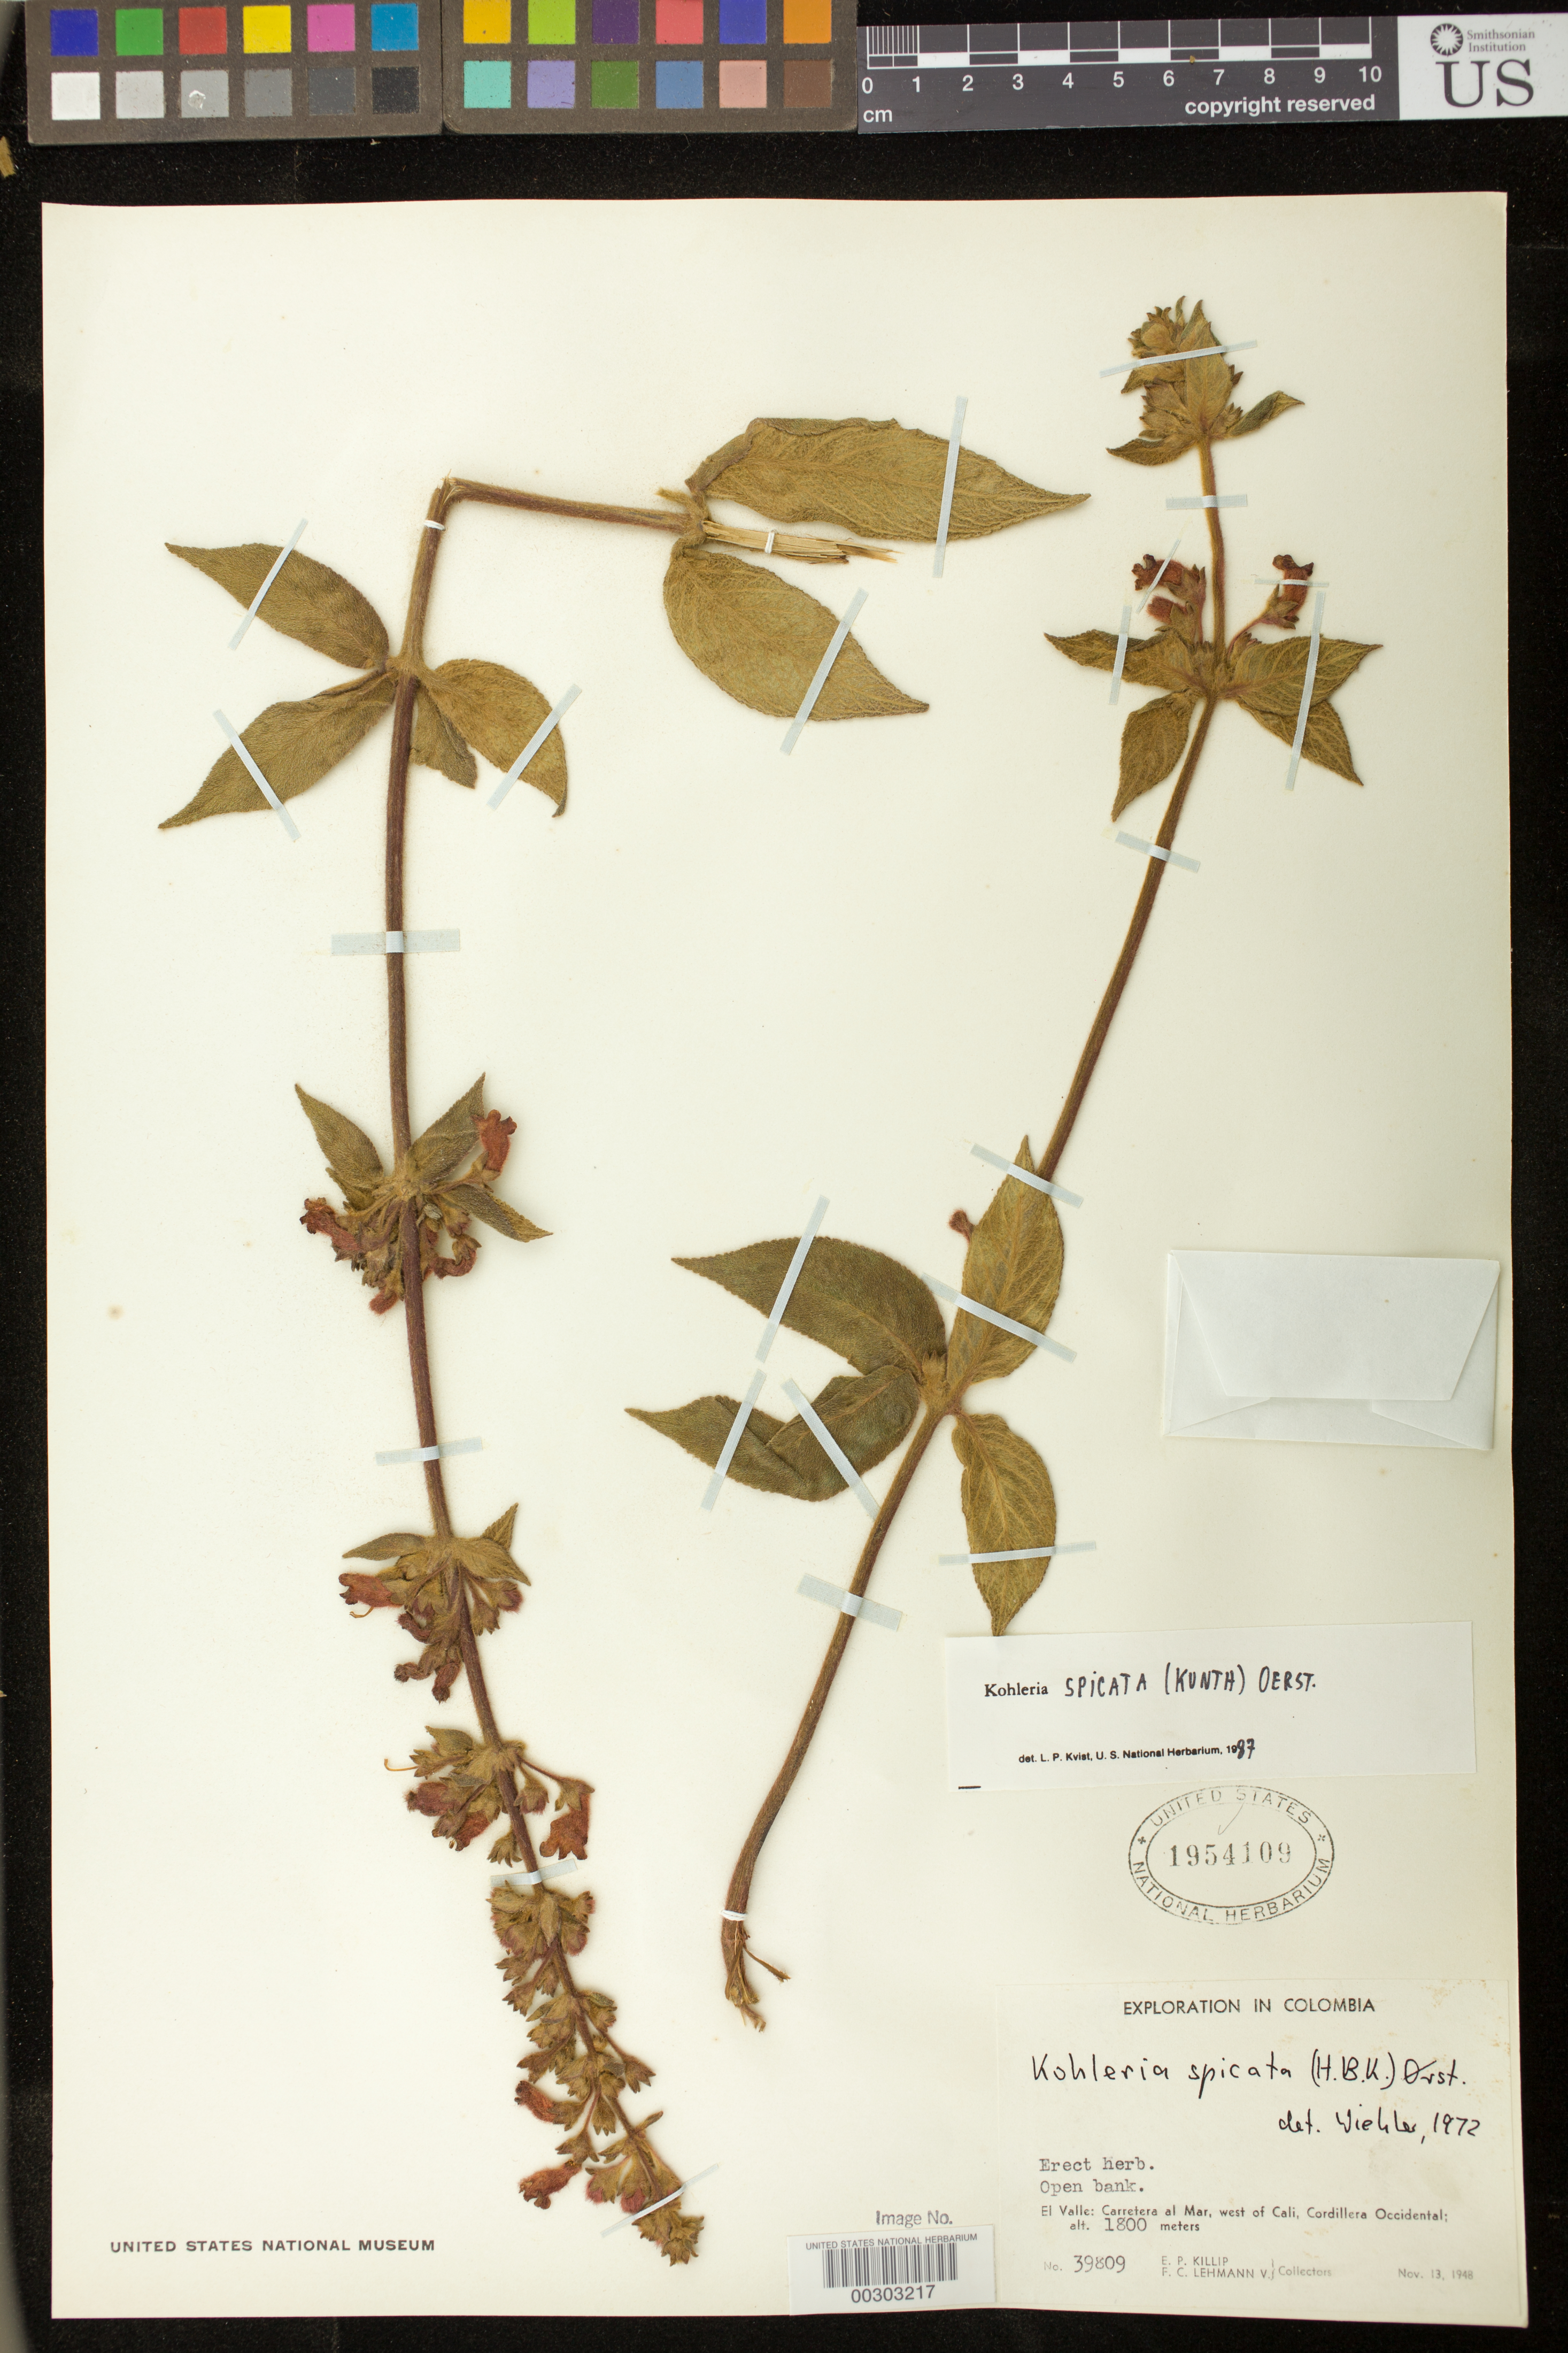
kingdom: Plantae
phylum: Tracheophyta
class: Magnoliopsida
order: Lamiales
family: Gesneriaceae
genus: Kohleria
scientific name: Kohleria spicata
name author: (Kunth) Oerst.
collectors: E. P. Killip & F. Lehmann v.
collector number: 39809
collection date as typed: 13 Nov 1948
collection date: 1948-11-13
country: Colombia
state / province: Valle del Cauca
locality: Highway to Mar, W of Cali, Cordillera Occidental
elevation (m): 1800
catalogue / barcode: US 1954109